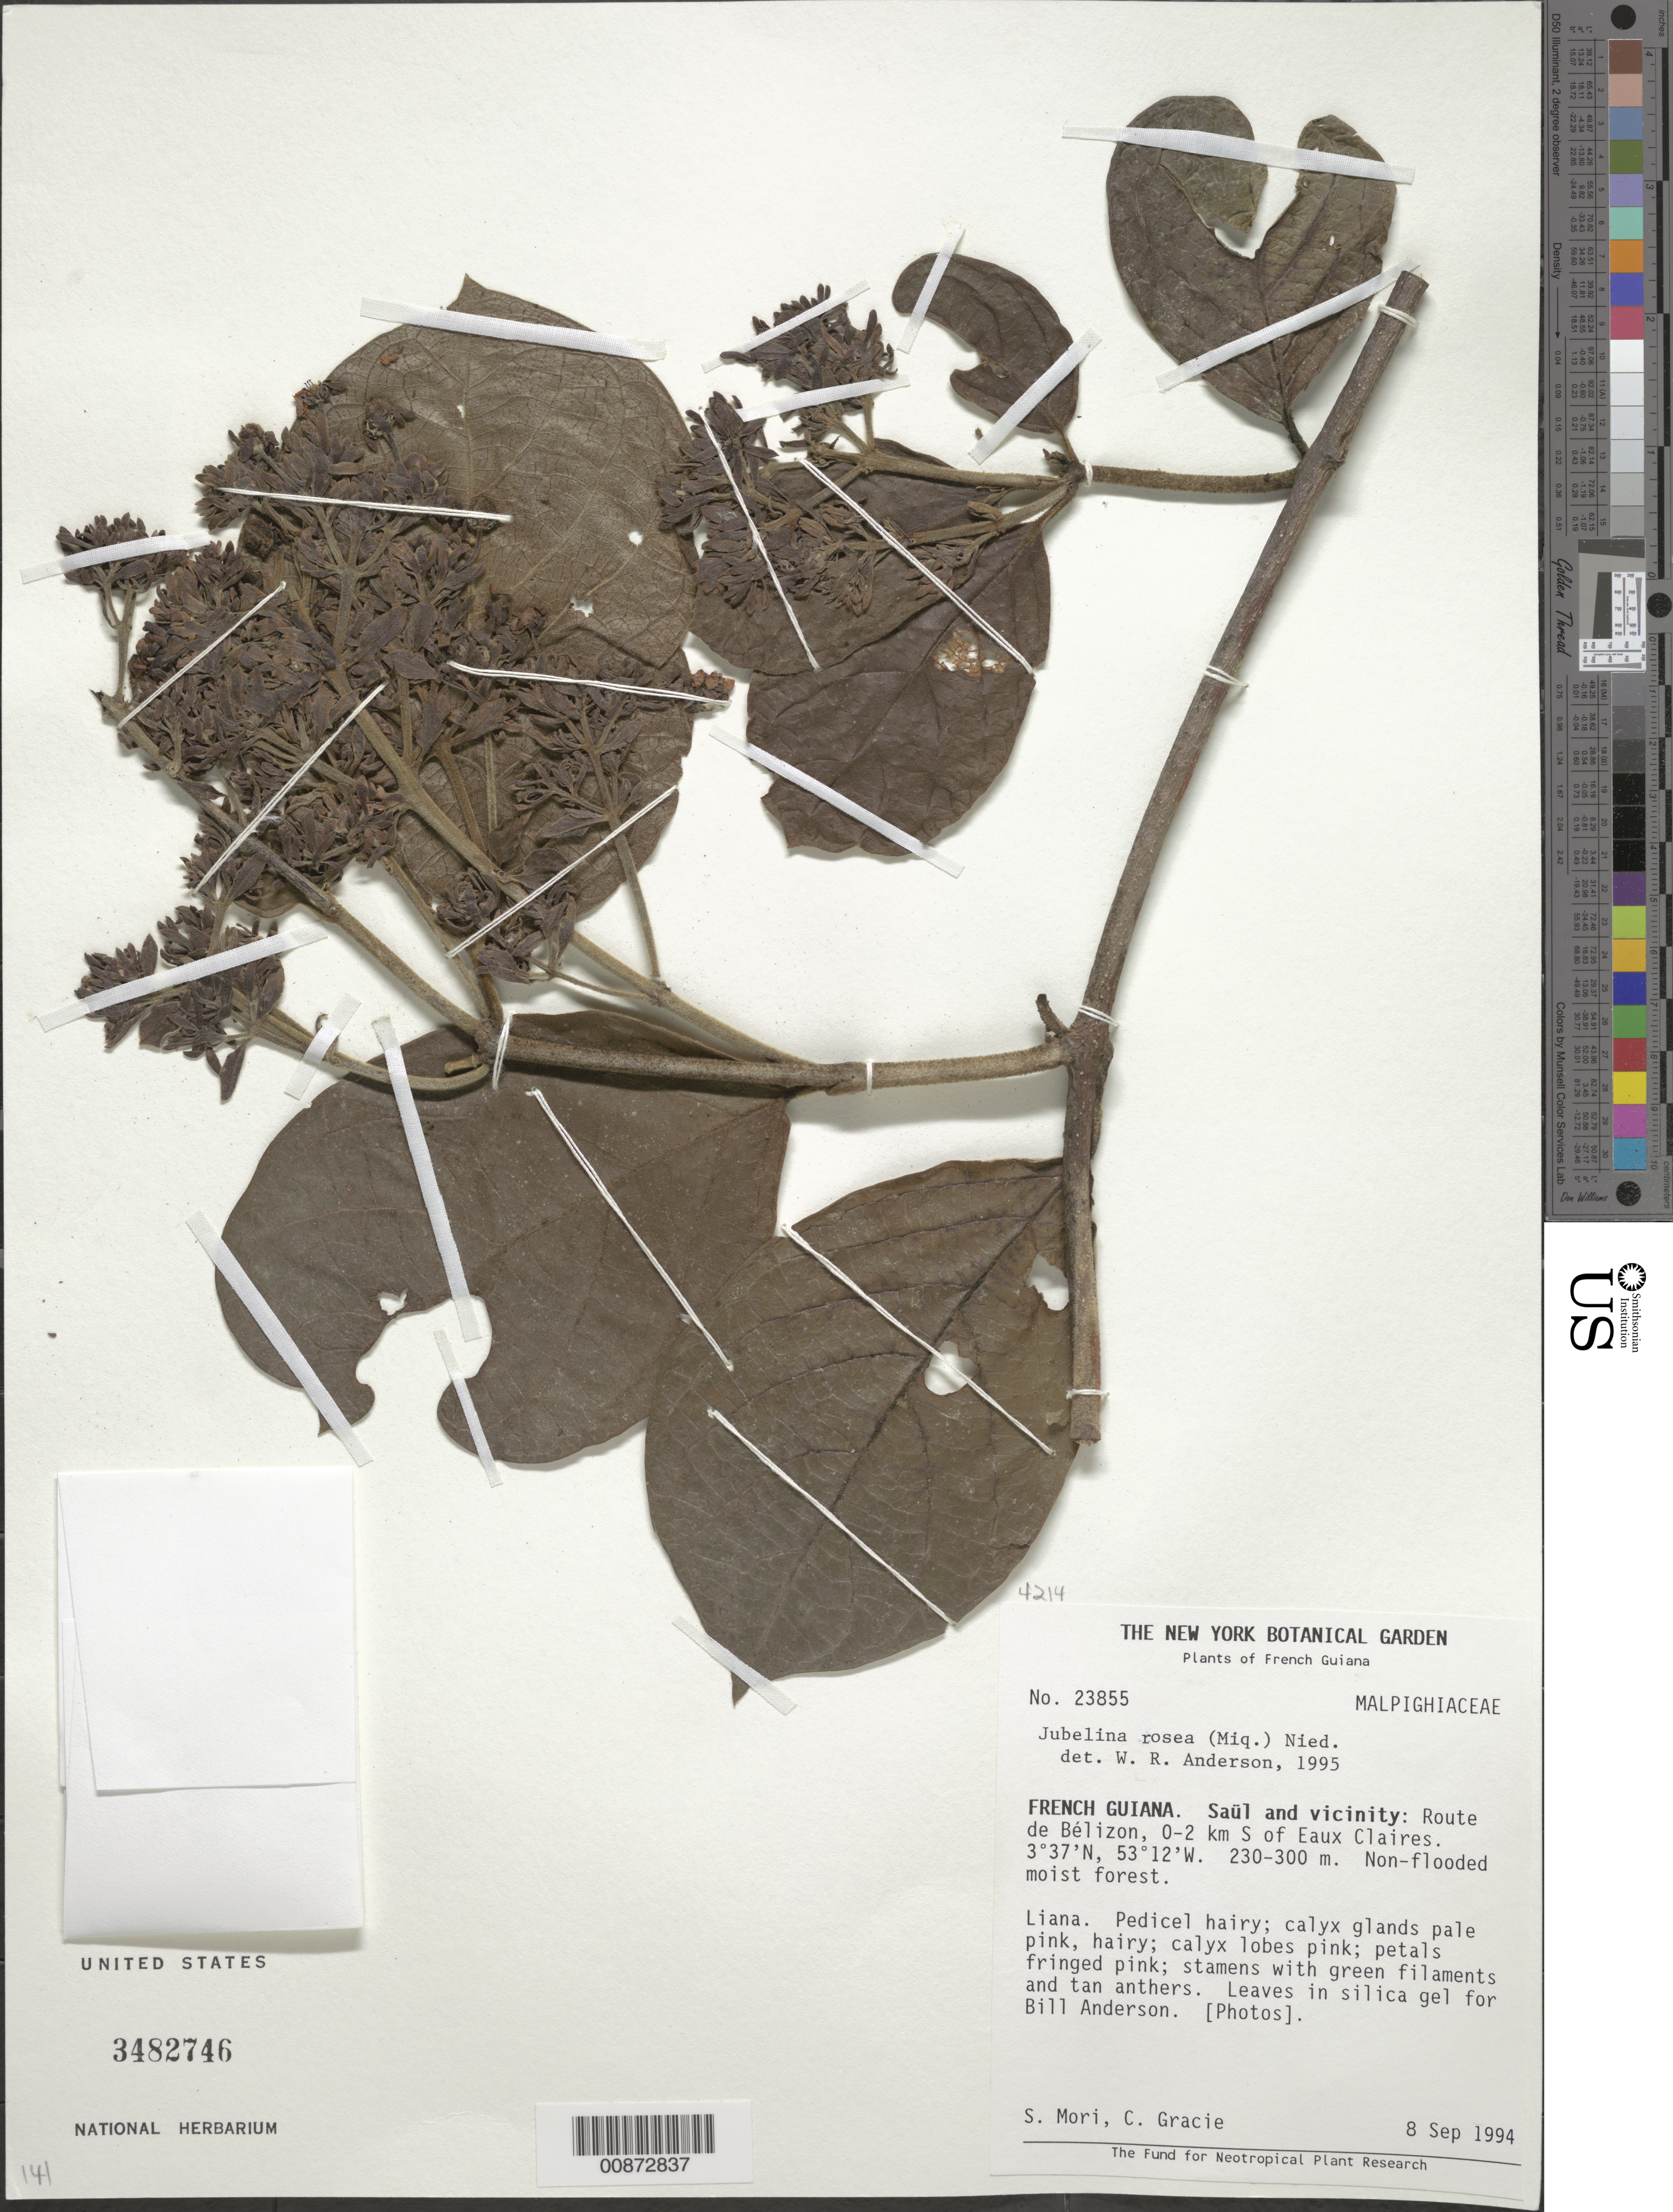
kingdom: Plantae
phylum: Tracheophyta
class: Magnoliopsida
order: Malpighiales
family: Malpighiaceae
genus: Jubelina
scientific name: Jubelina rosea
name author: (Miq.) Nied.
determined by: Anderson, W. R., (MICH), University of Michigan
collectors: S. Mori & C. A. Gracie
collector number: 23855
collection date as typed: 8-Sep-94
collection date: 1994-09-08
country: French Guiana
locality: Saül and vic., Route de Bélizon, 0-2 km S of Eaux Claires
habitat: Non-flooded moist forest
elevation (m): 230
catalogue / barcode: US 3482746